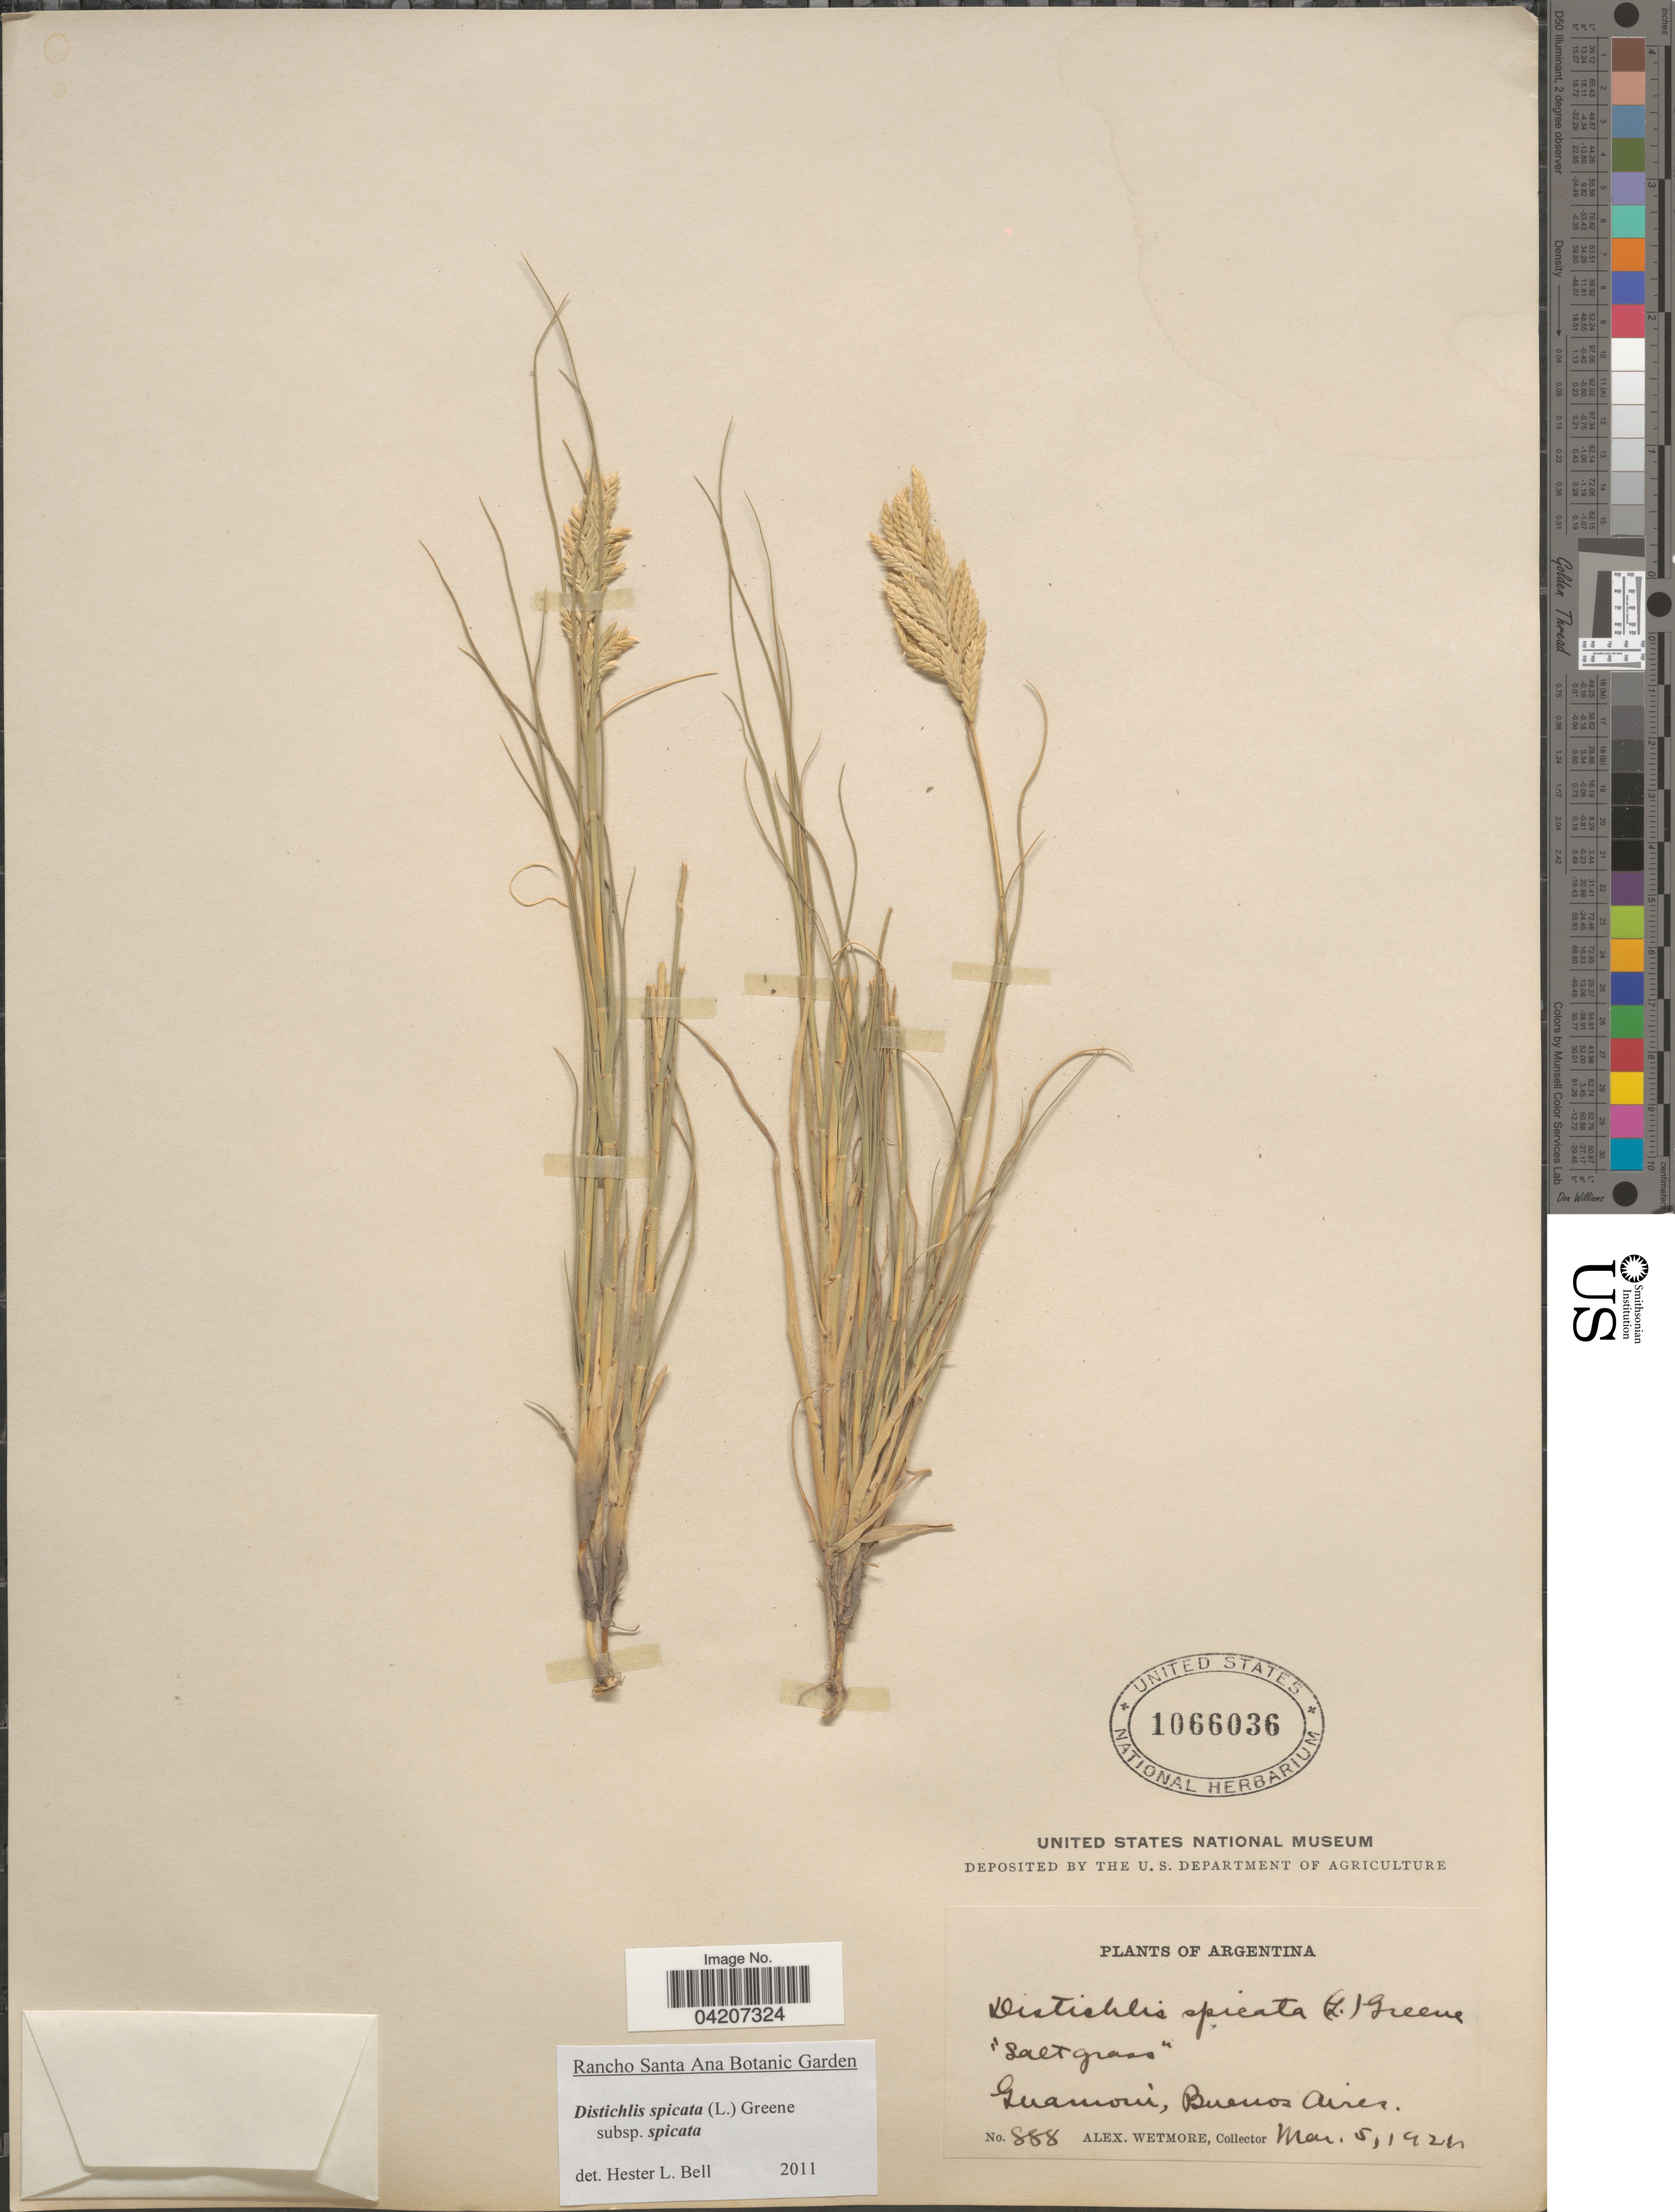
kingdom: Plantae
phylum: Tracheophyta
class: Liliopsida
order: Poales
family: Poaceae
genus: Distichlis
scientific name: Distichlis spicata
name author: (L.) Greene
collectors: A. Wetmore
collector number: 888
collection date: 1924-03-05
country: Argentina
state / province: Buenos Aires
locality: Guamoni.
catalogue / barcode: US 1066036